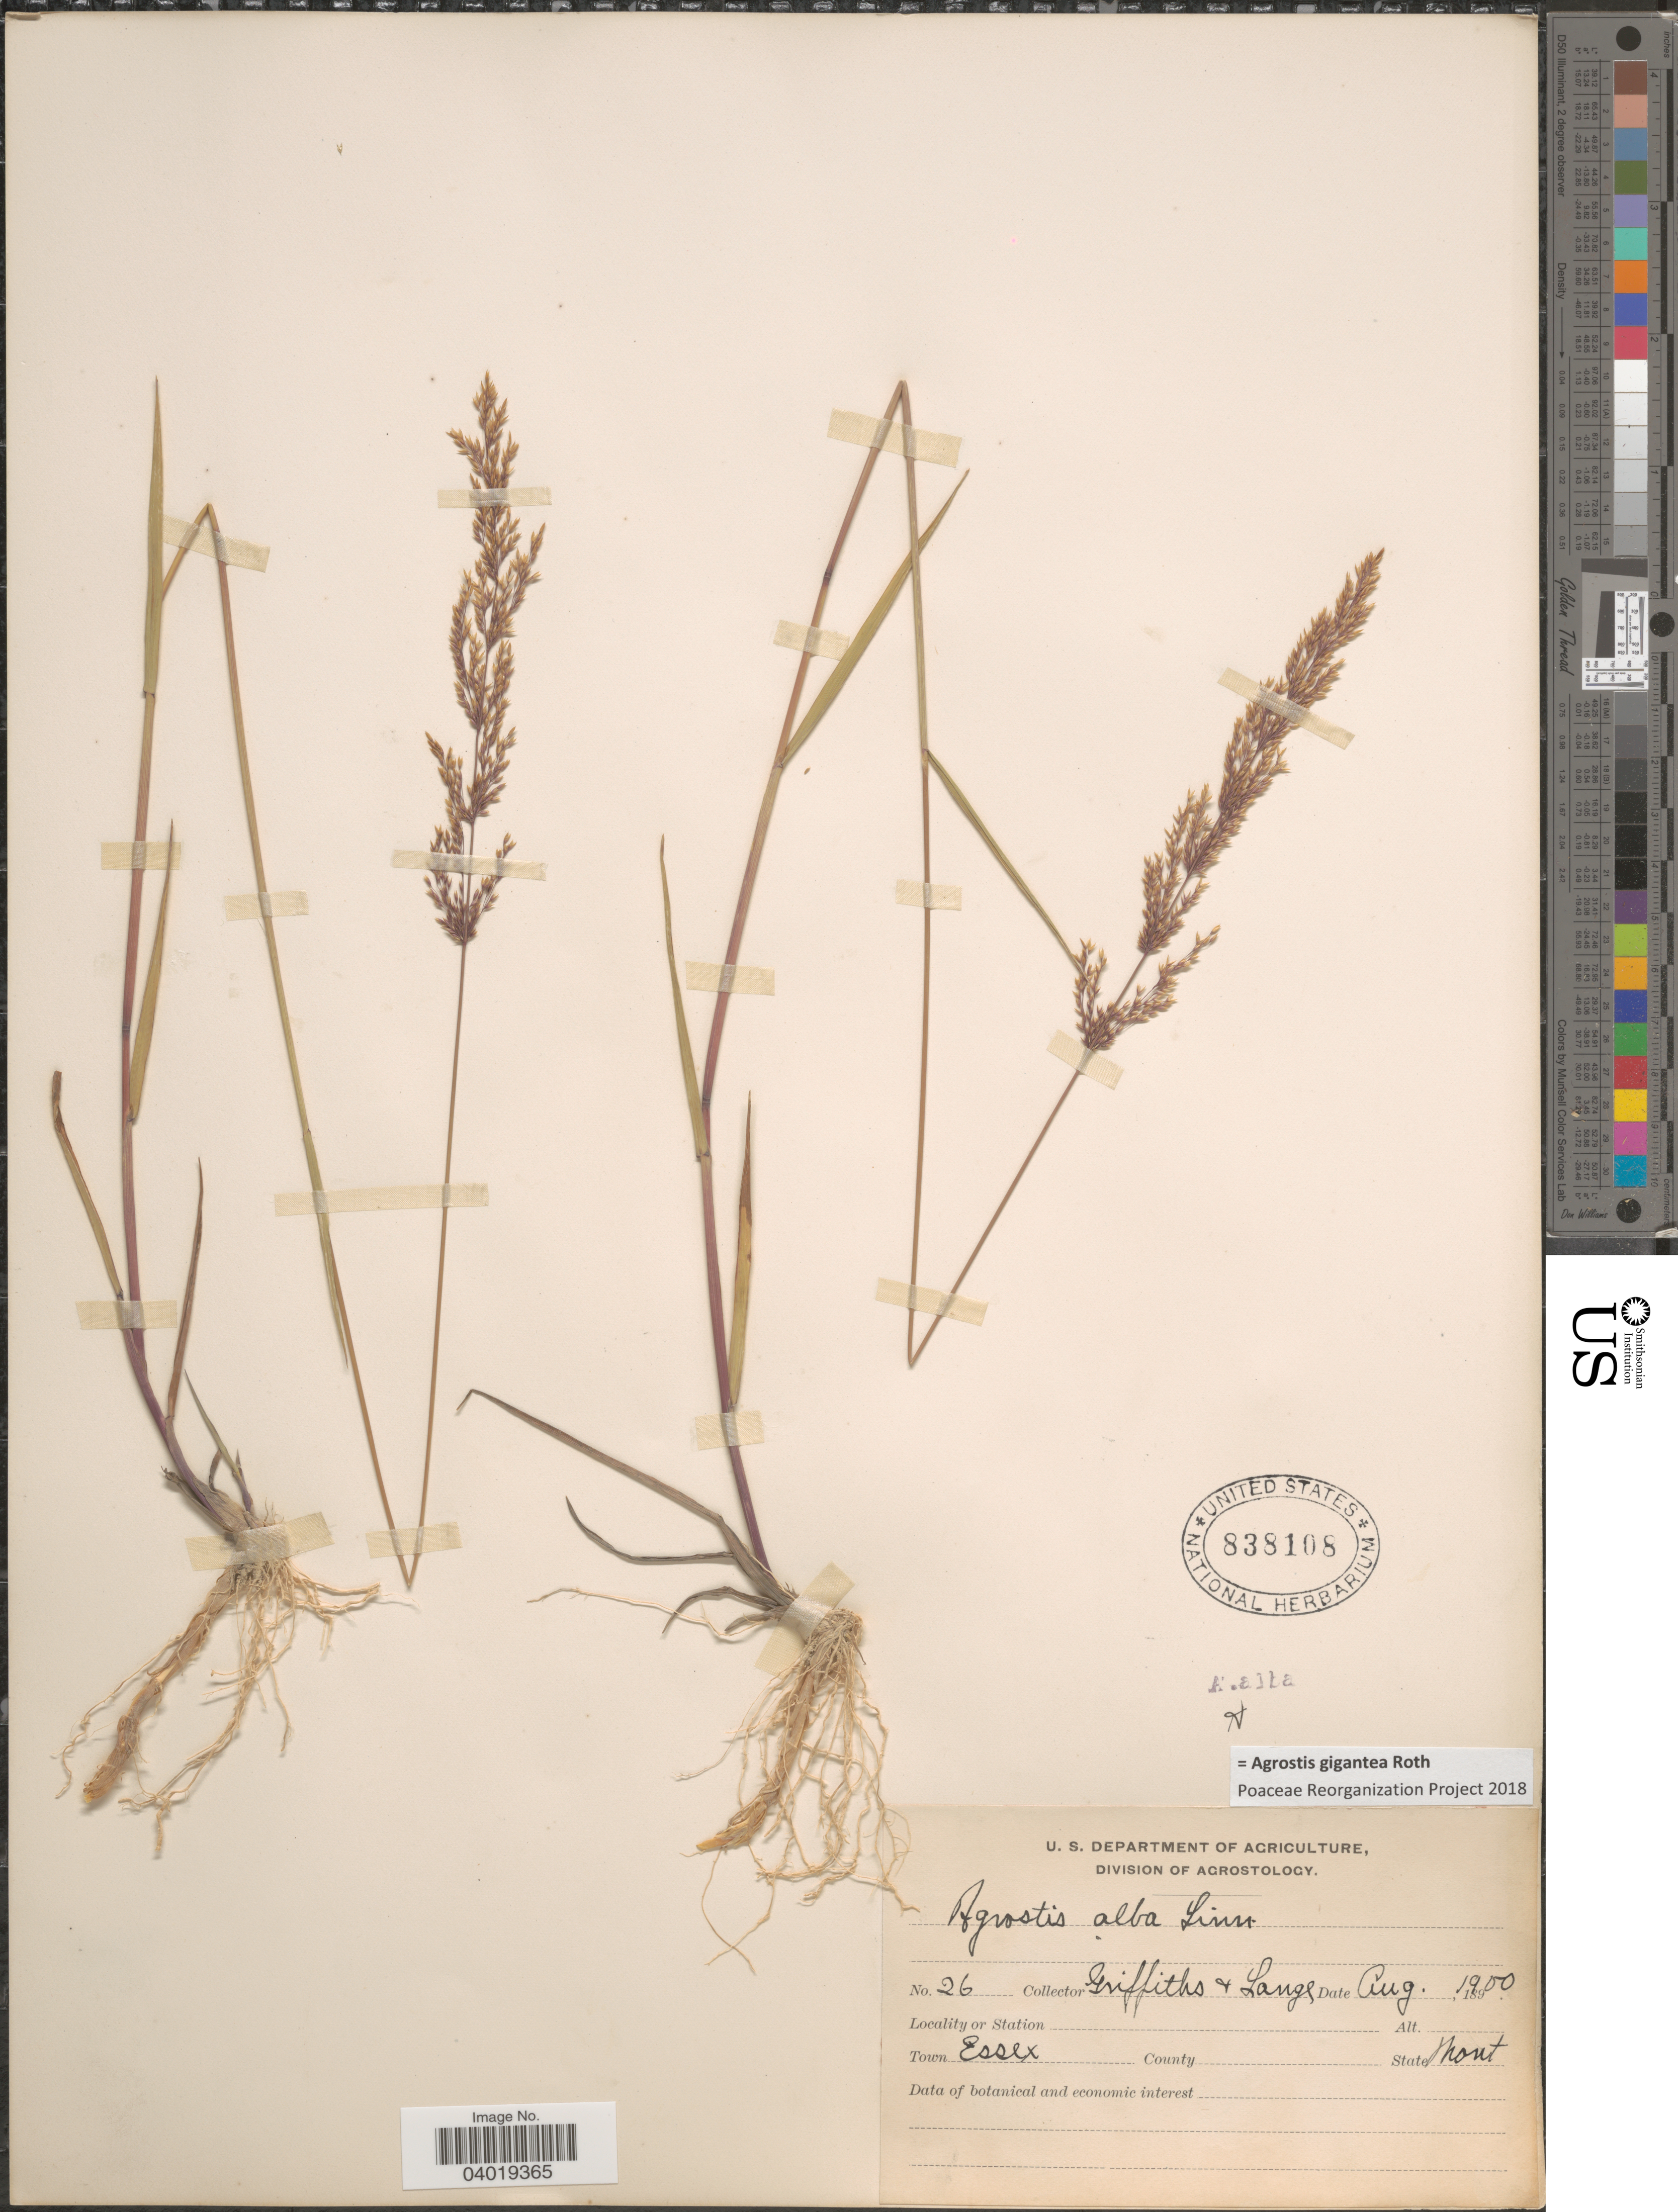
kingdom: Plantae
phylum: Tracheophyta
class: Liliopsida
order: Poales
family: Poaceae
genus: Agrostis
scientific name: Agrostis gigantea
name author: Roth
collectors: -- Griffiths & -- Lange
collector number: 26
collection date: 1900-08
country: United States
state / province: Montana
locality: Town Essex.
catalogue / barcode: US 838108